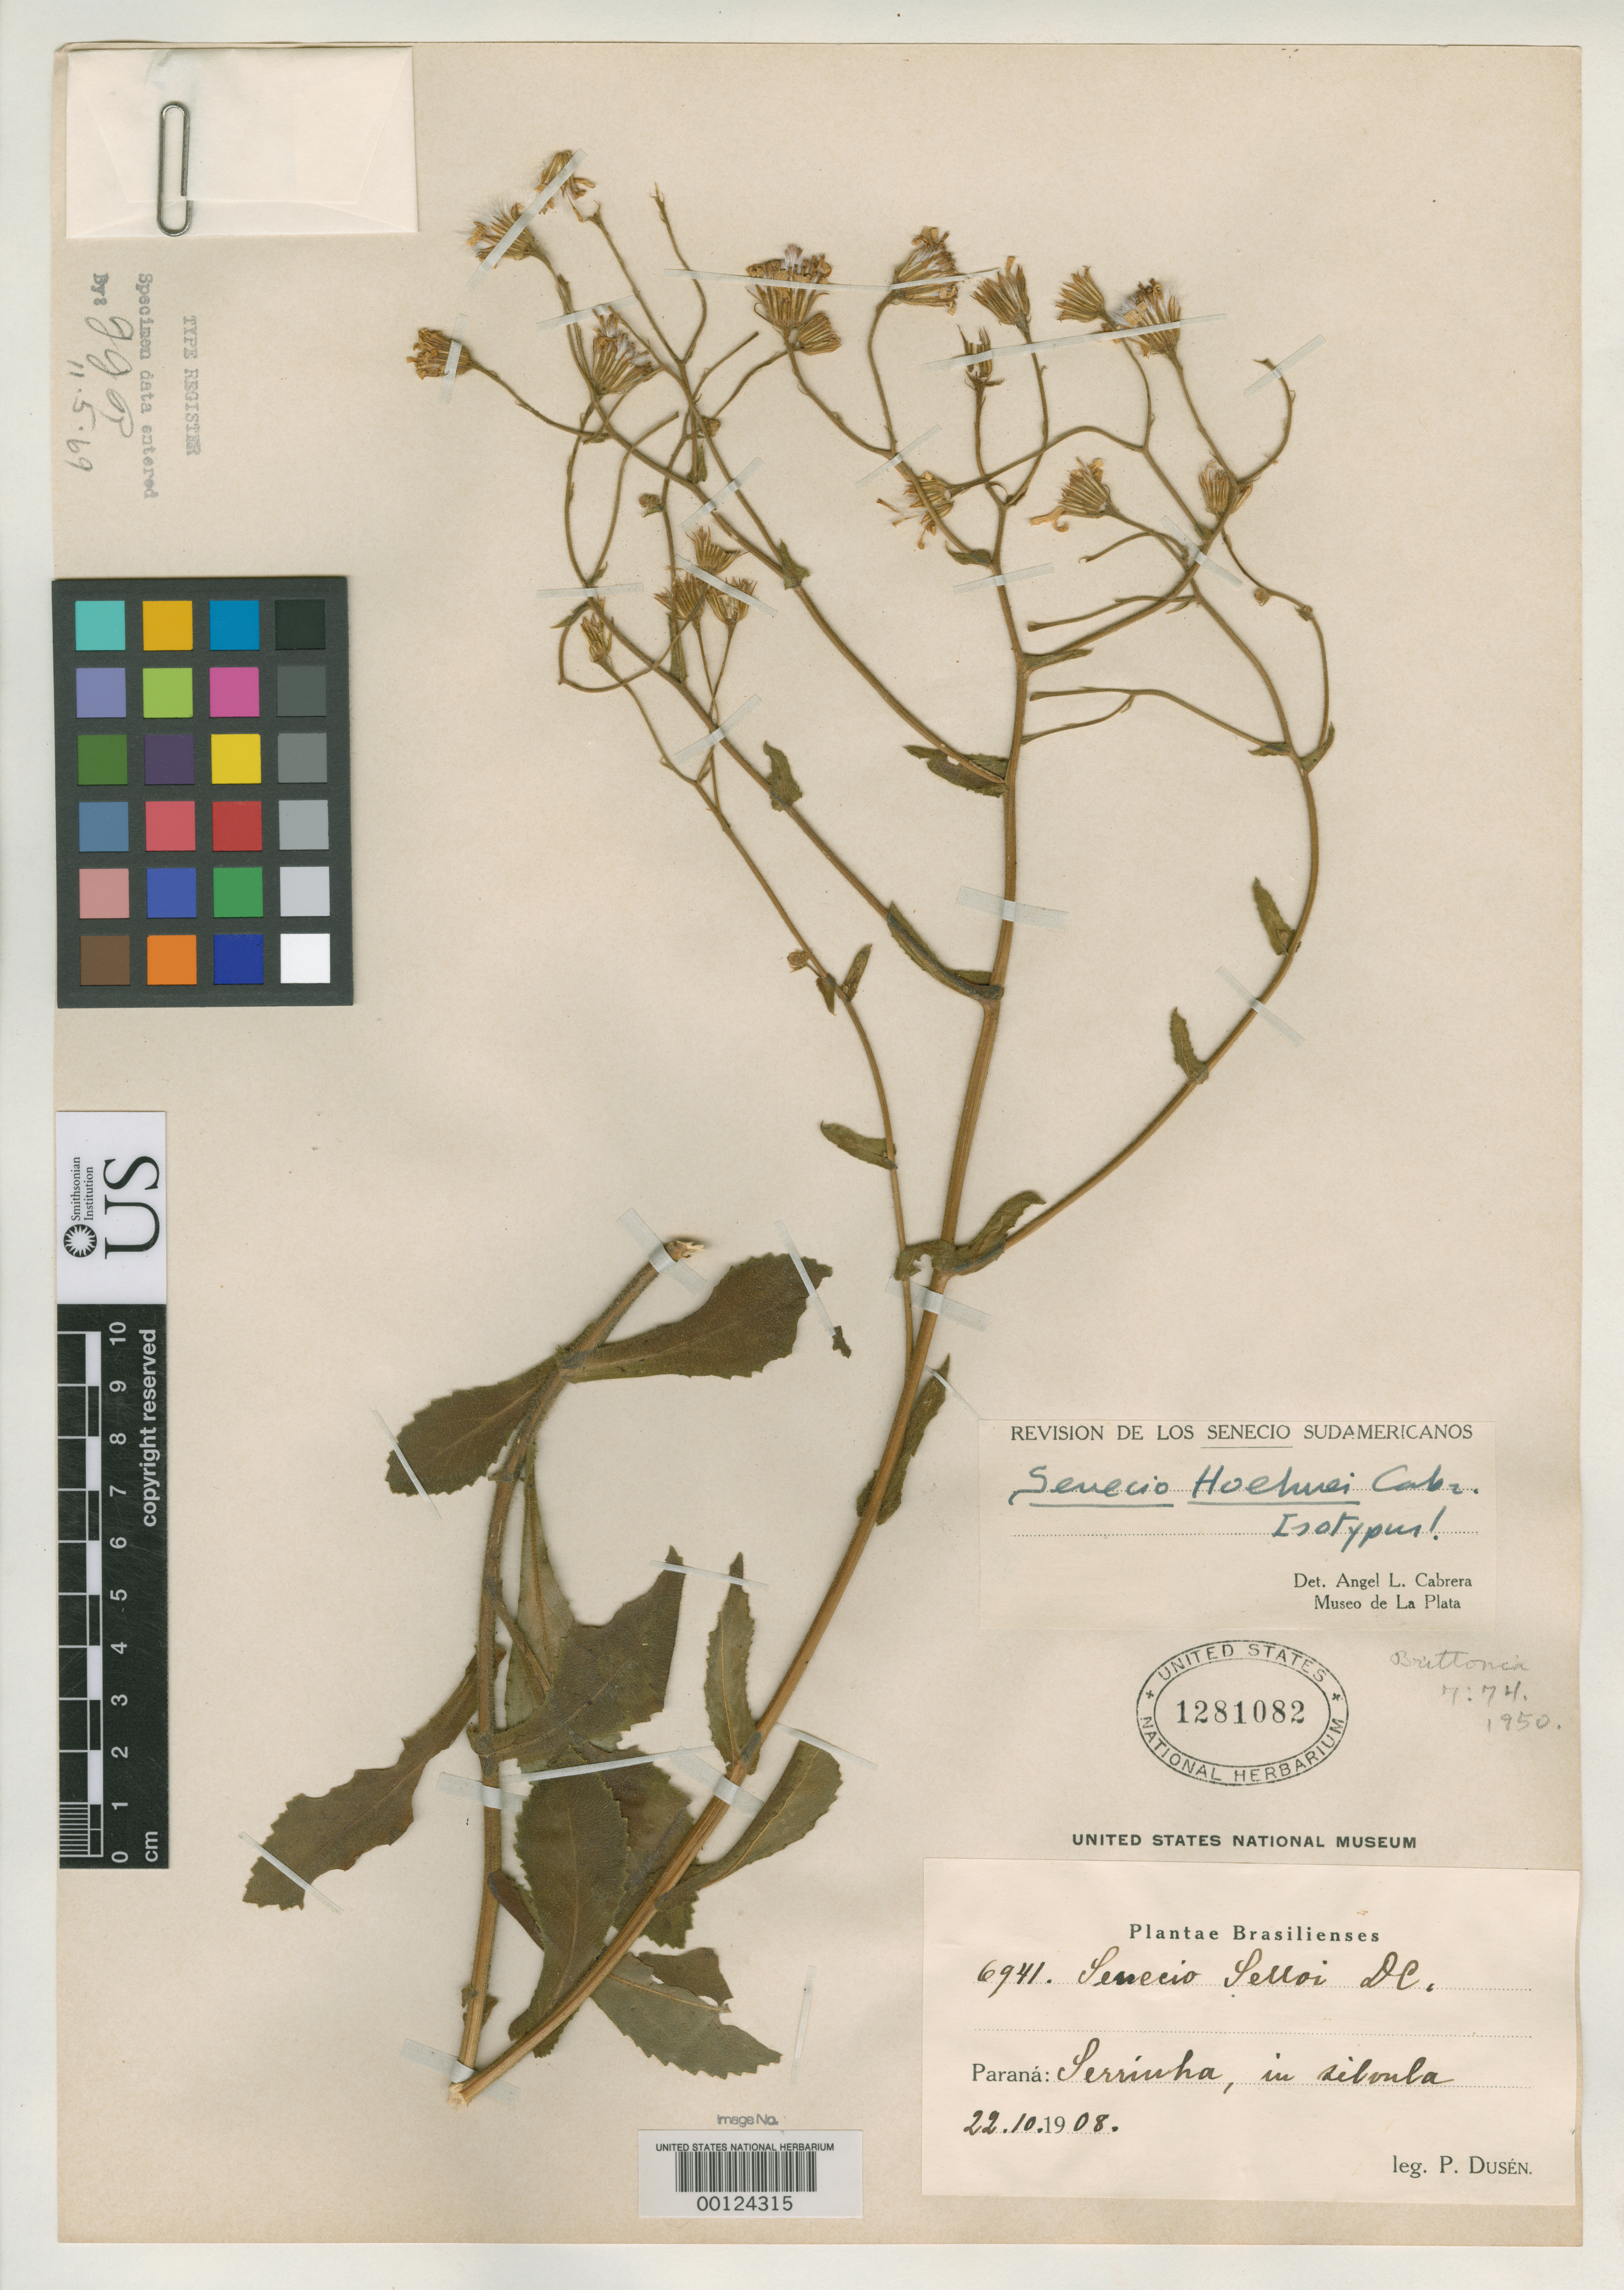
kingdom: Plantae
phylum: Tracheophyta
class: Magnoliopsida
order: Asterales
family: Asteraceae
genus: Senecio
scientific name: Senecio hoehnei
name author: Cabrera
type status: Isotype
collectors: P. Dusén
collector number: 6941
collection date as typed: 22 Oct 1908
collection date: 1908-10-22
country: Brazil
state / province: Paraná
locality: Serrinha.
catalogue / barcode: US 1281082